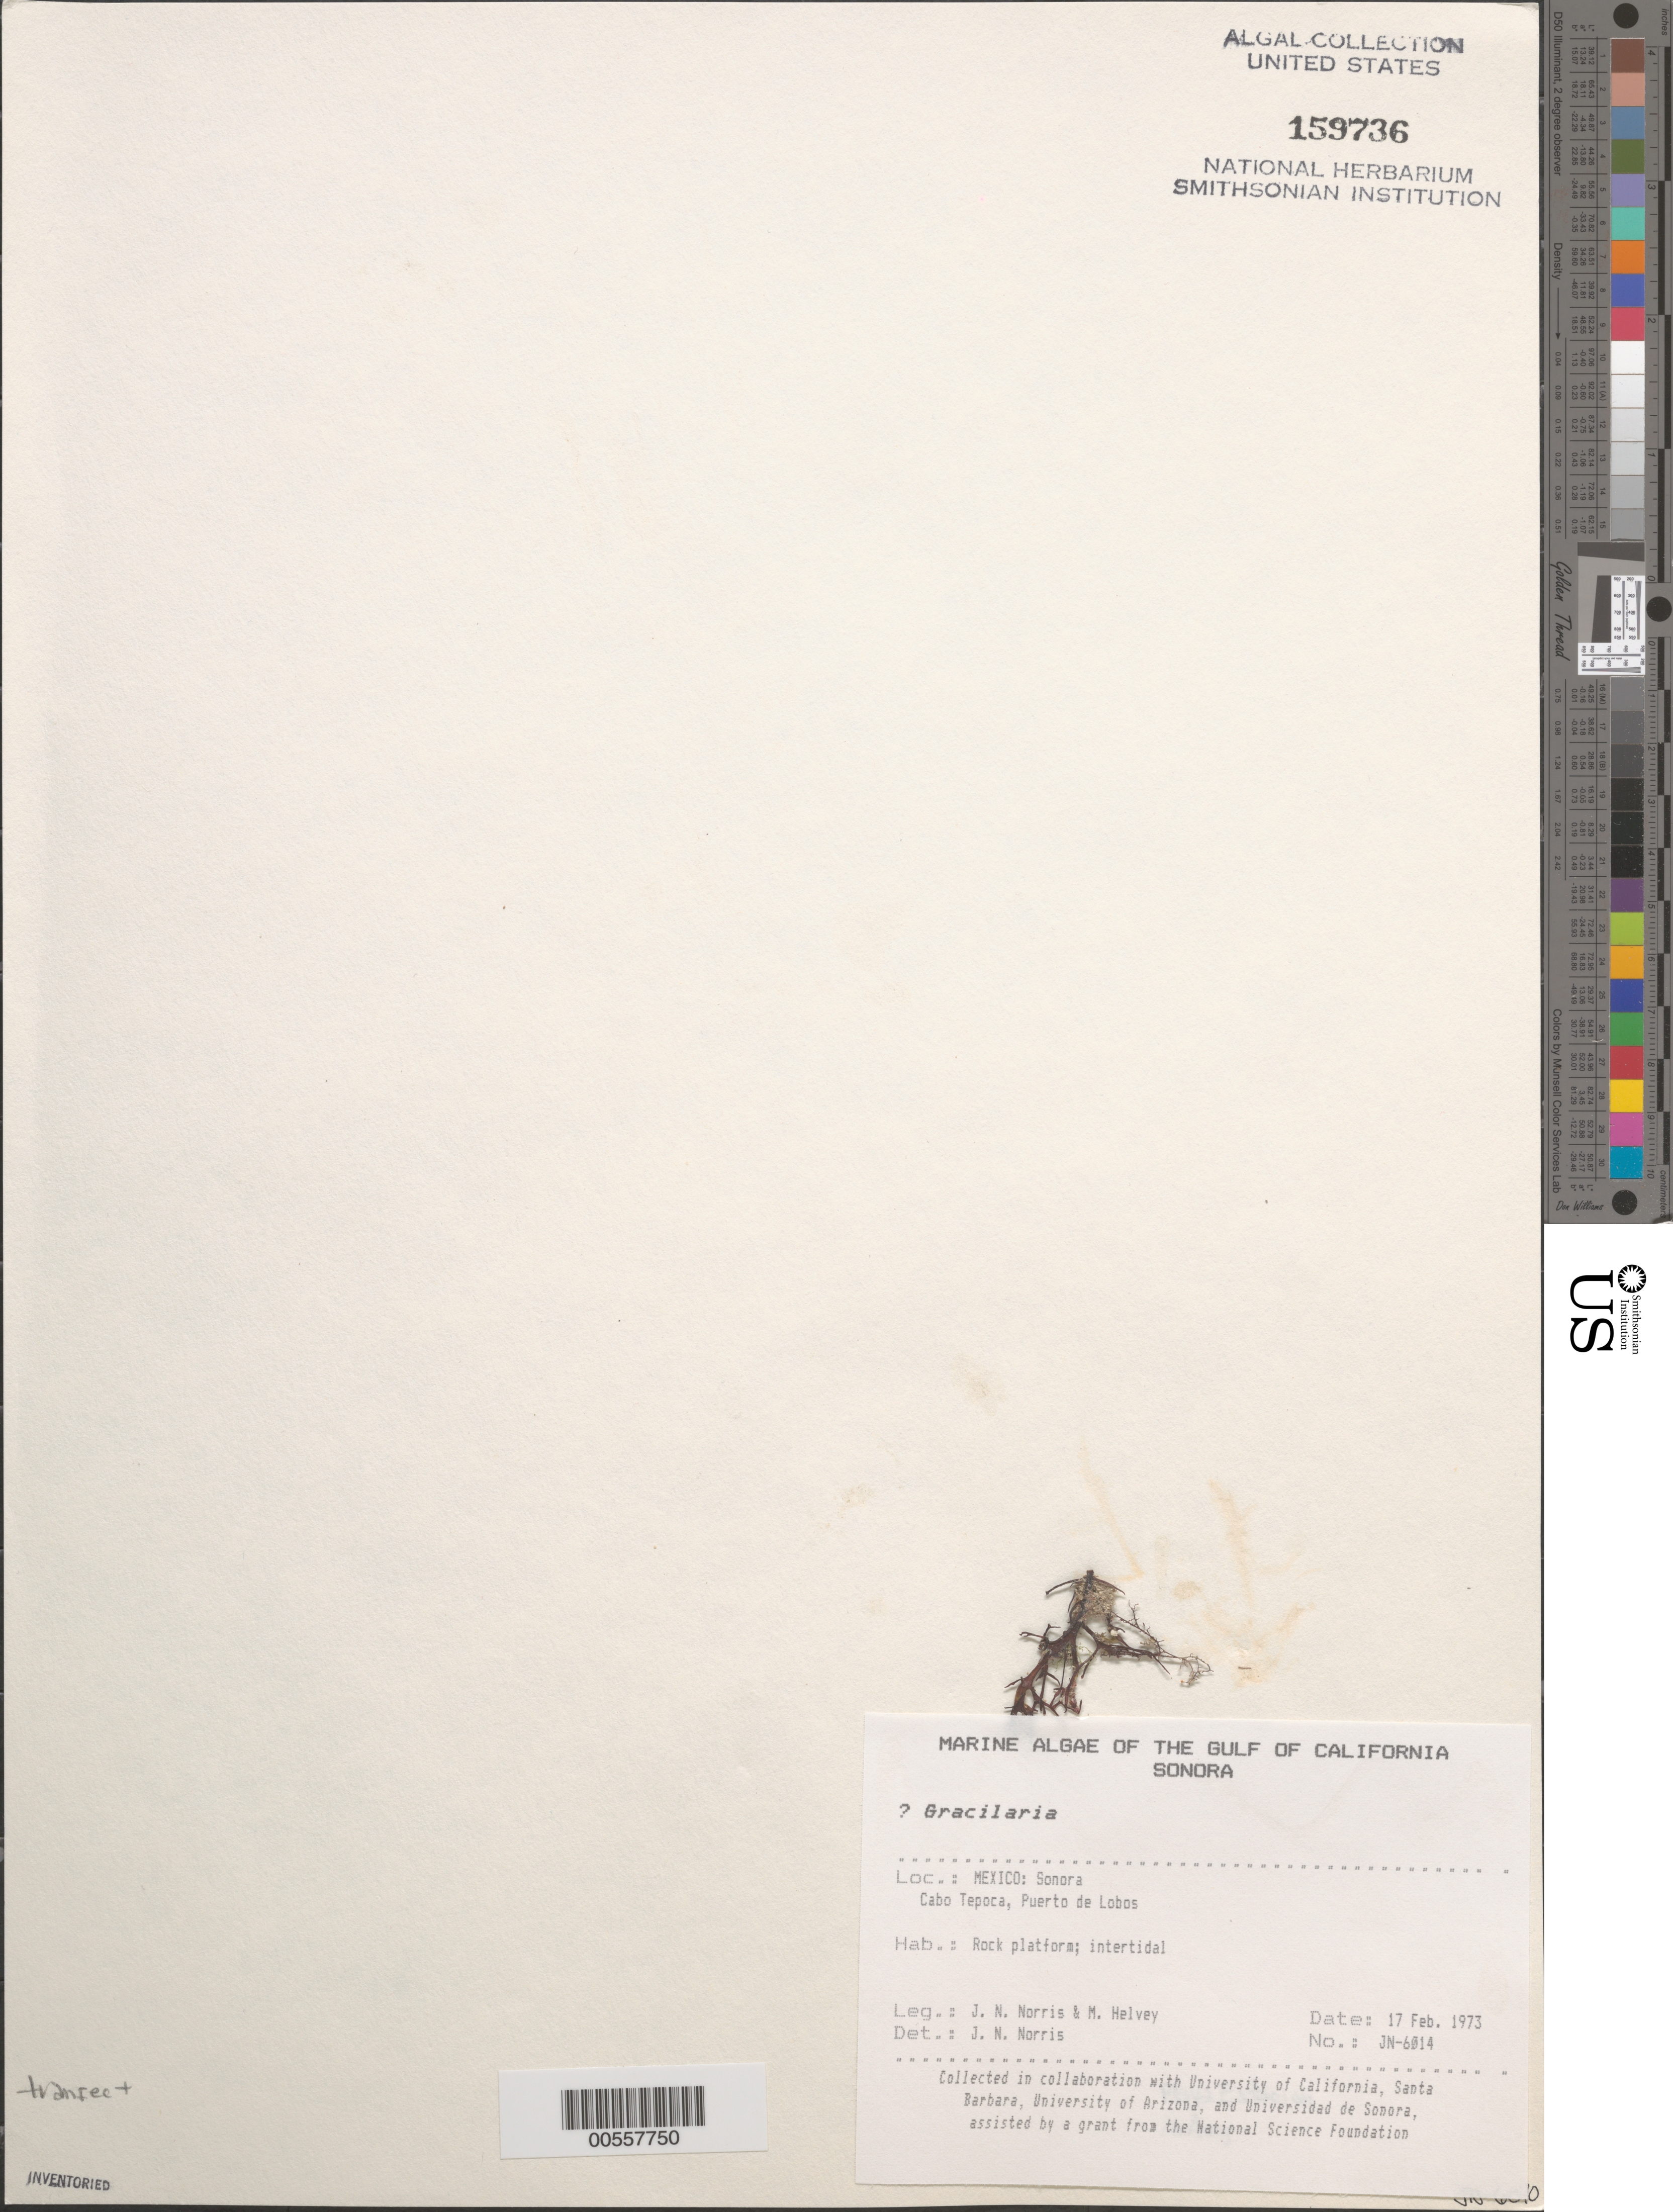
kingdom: Plantae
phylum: Rhodophyta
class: Florideophyceae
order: Gracilariales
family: Gracilariaceae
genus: Gracilaria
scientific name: Gracilaria sp.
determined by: Norris, James N.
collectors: J. N. Norris & M. Helvey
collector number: JN-6014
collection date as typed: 17 Feb 1973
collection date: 1973-02-17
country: Mexico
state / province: Sonora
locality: Bahia Tepoca, Puerto de Lobos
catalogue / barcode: US 159736